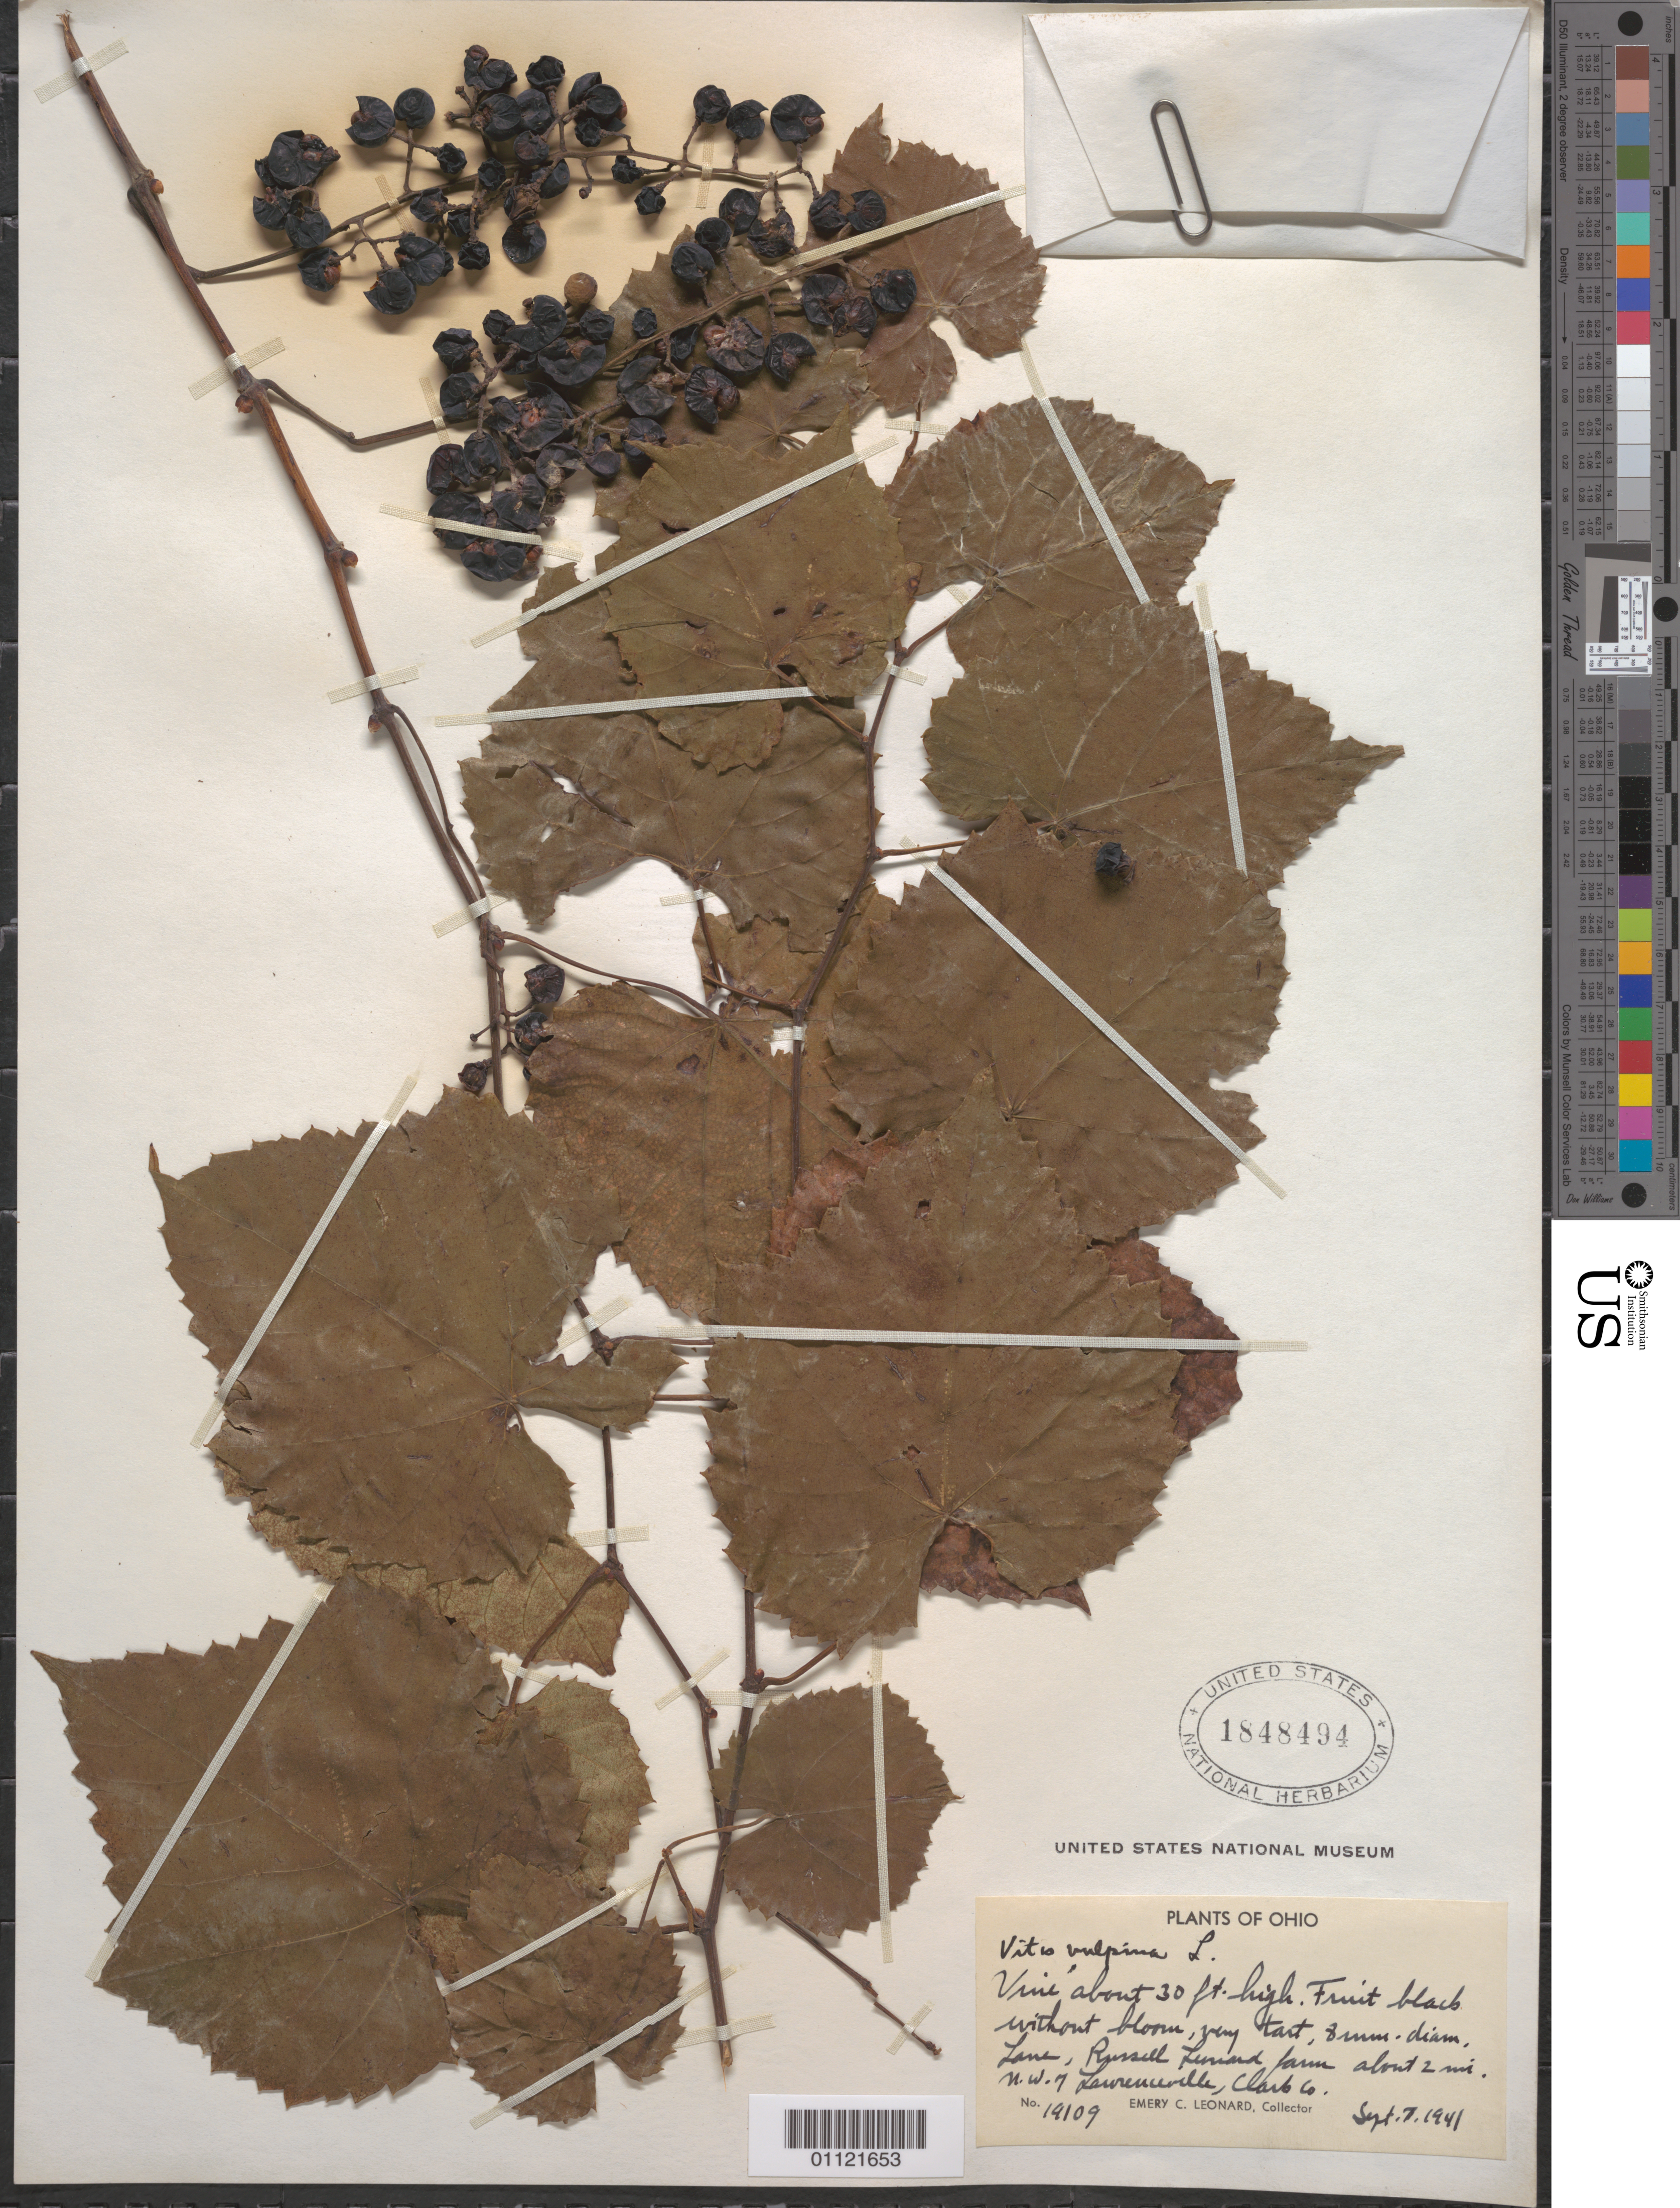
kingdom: Plantae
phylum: Tracheophyta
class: Magnoliopsida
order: Vitales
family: Vitaceae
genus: Vitis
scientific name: Vitis vulpina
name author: L.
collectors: E. C. Leonard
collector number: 19109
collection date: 1941-09-07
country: United States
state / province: Ohio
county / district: Clark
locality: Lane, Russell Leonard farm, about 2 mi n.w. of Lawrenceville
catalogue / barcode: US 1848494